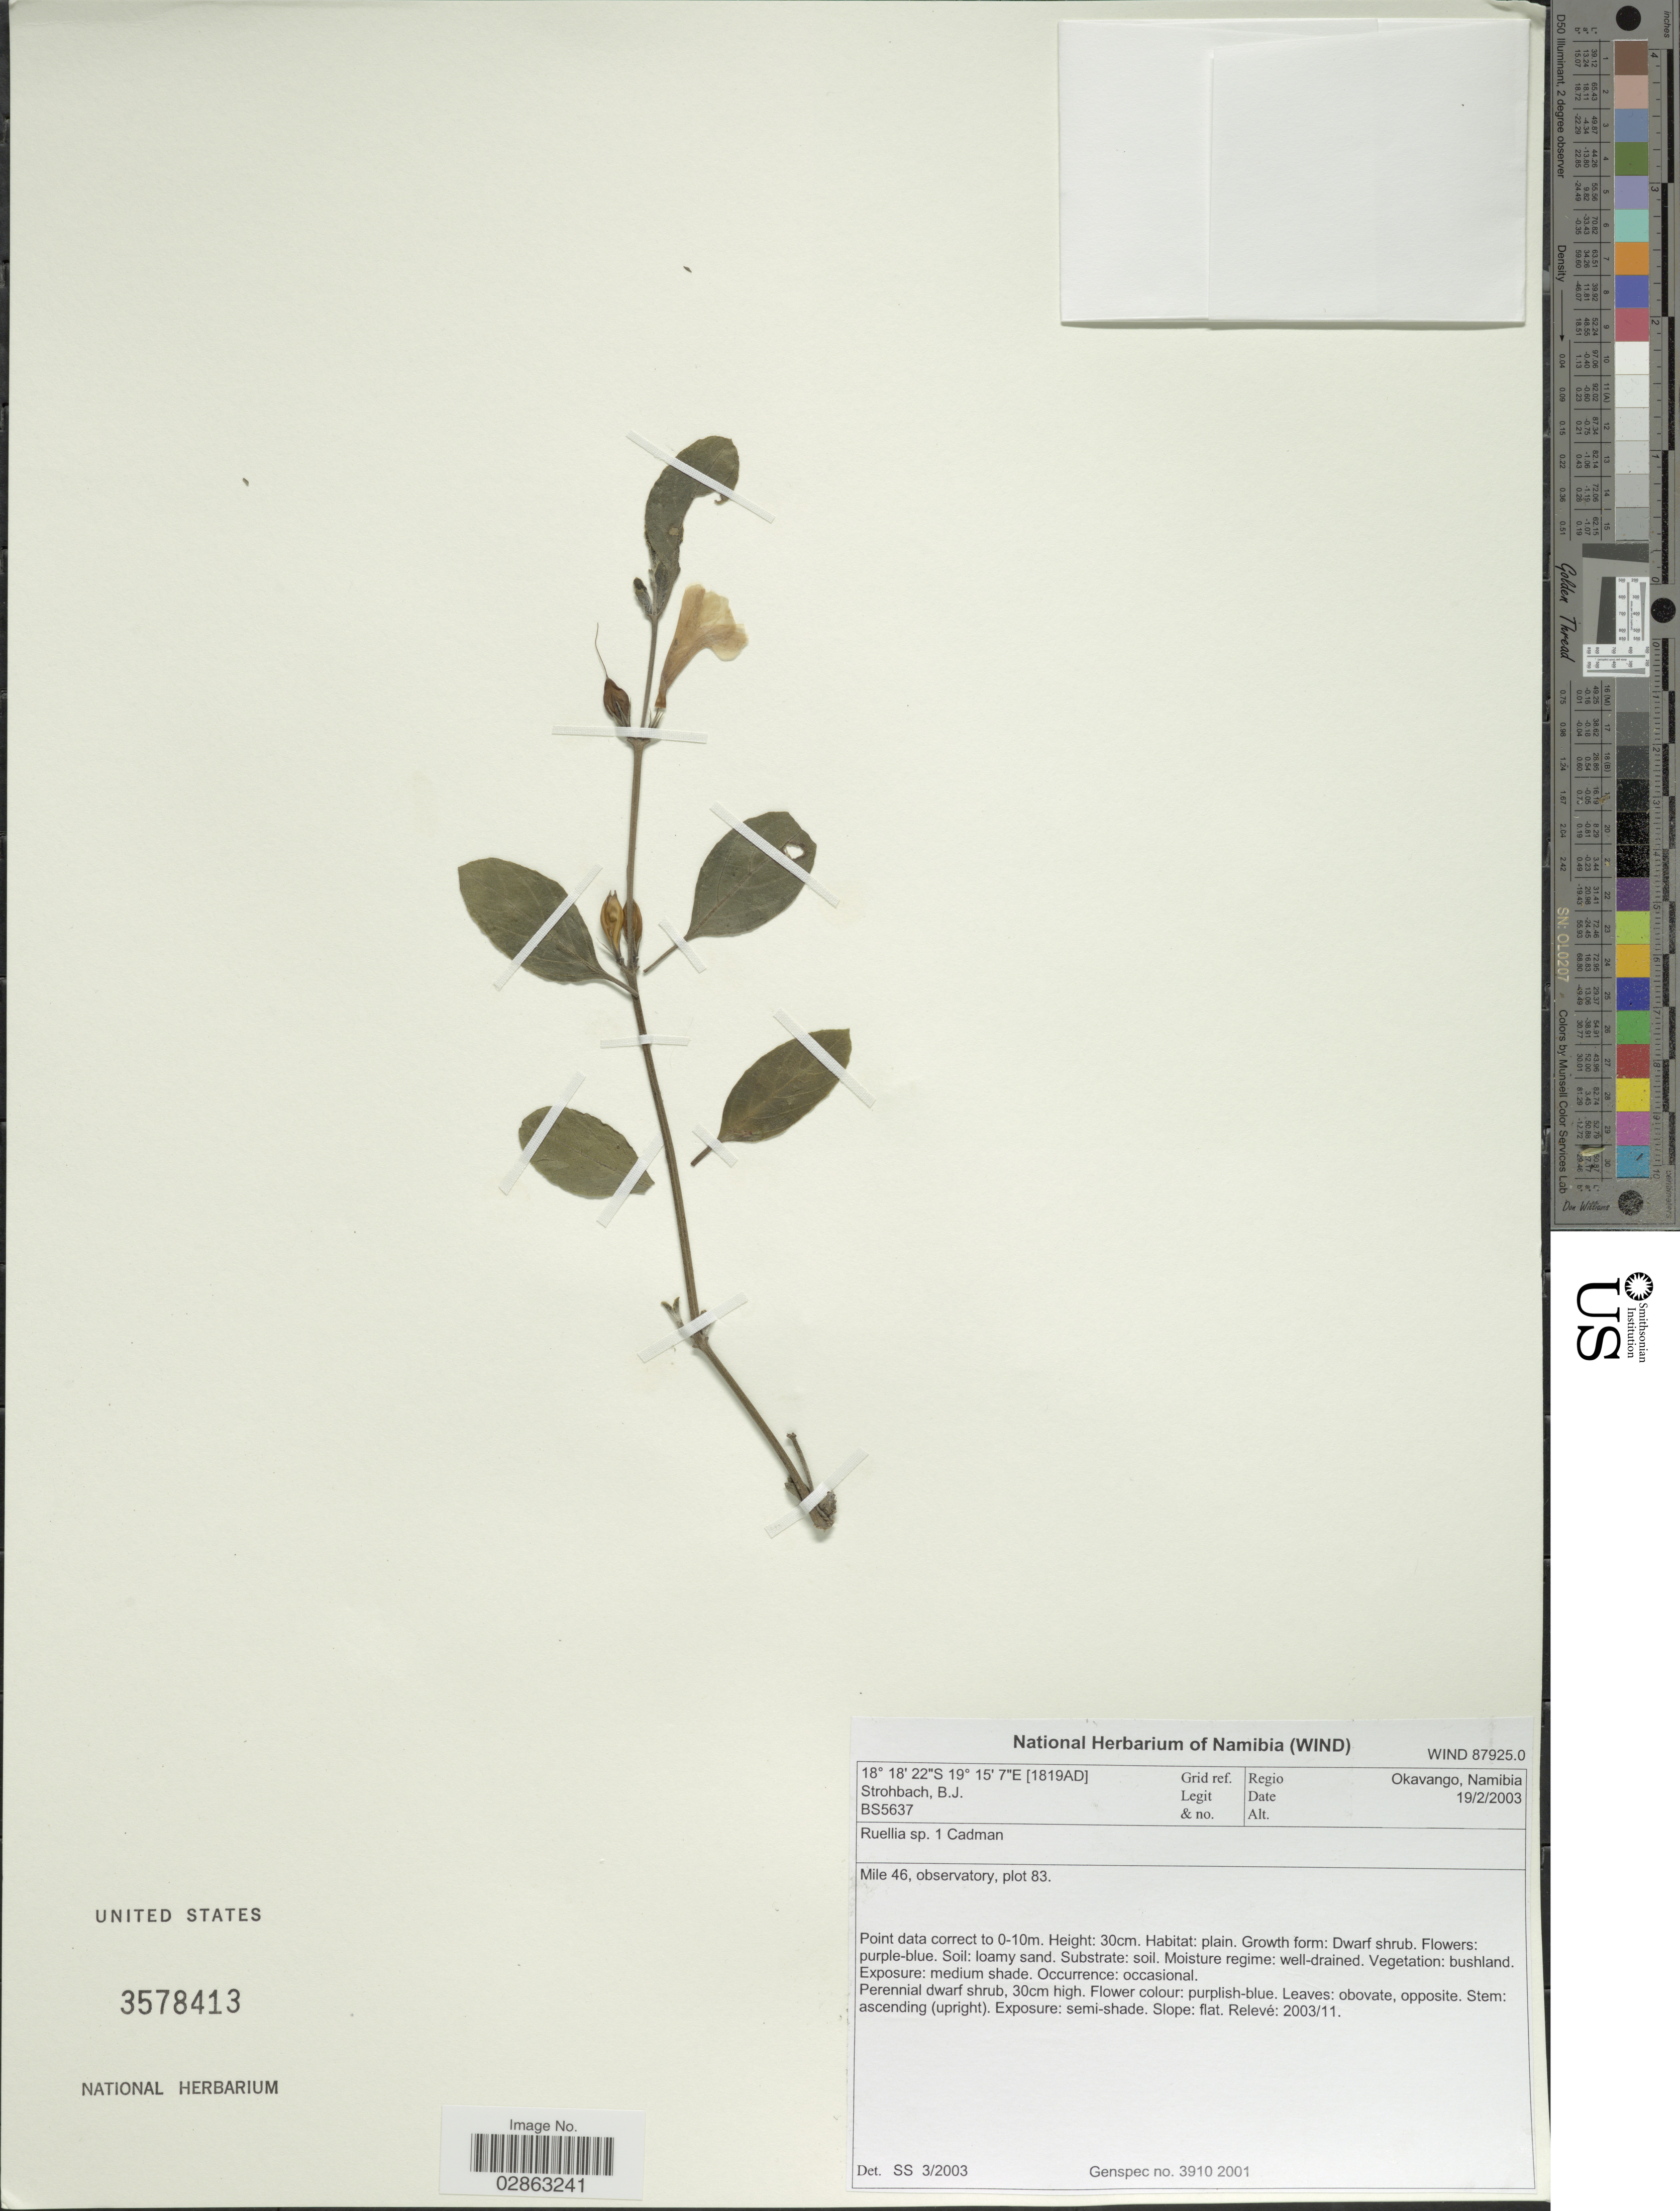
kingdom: Plantae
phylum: Tracheophyta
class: Magnoliopsida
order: Lamiales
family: Acanthaceae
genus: Ruellia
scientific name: Ruellia sp.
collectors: B. Strohbach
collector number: BS5637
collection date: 2003-02-19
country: Namibia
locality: Regio Okavango. Mile 46, observatory, plot 83.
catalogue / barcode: US 3578413